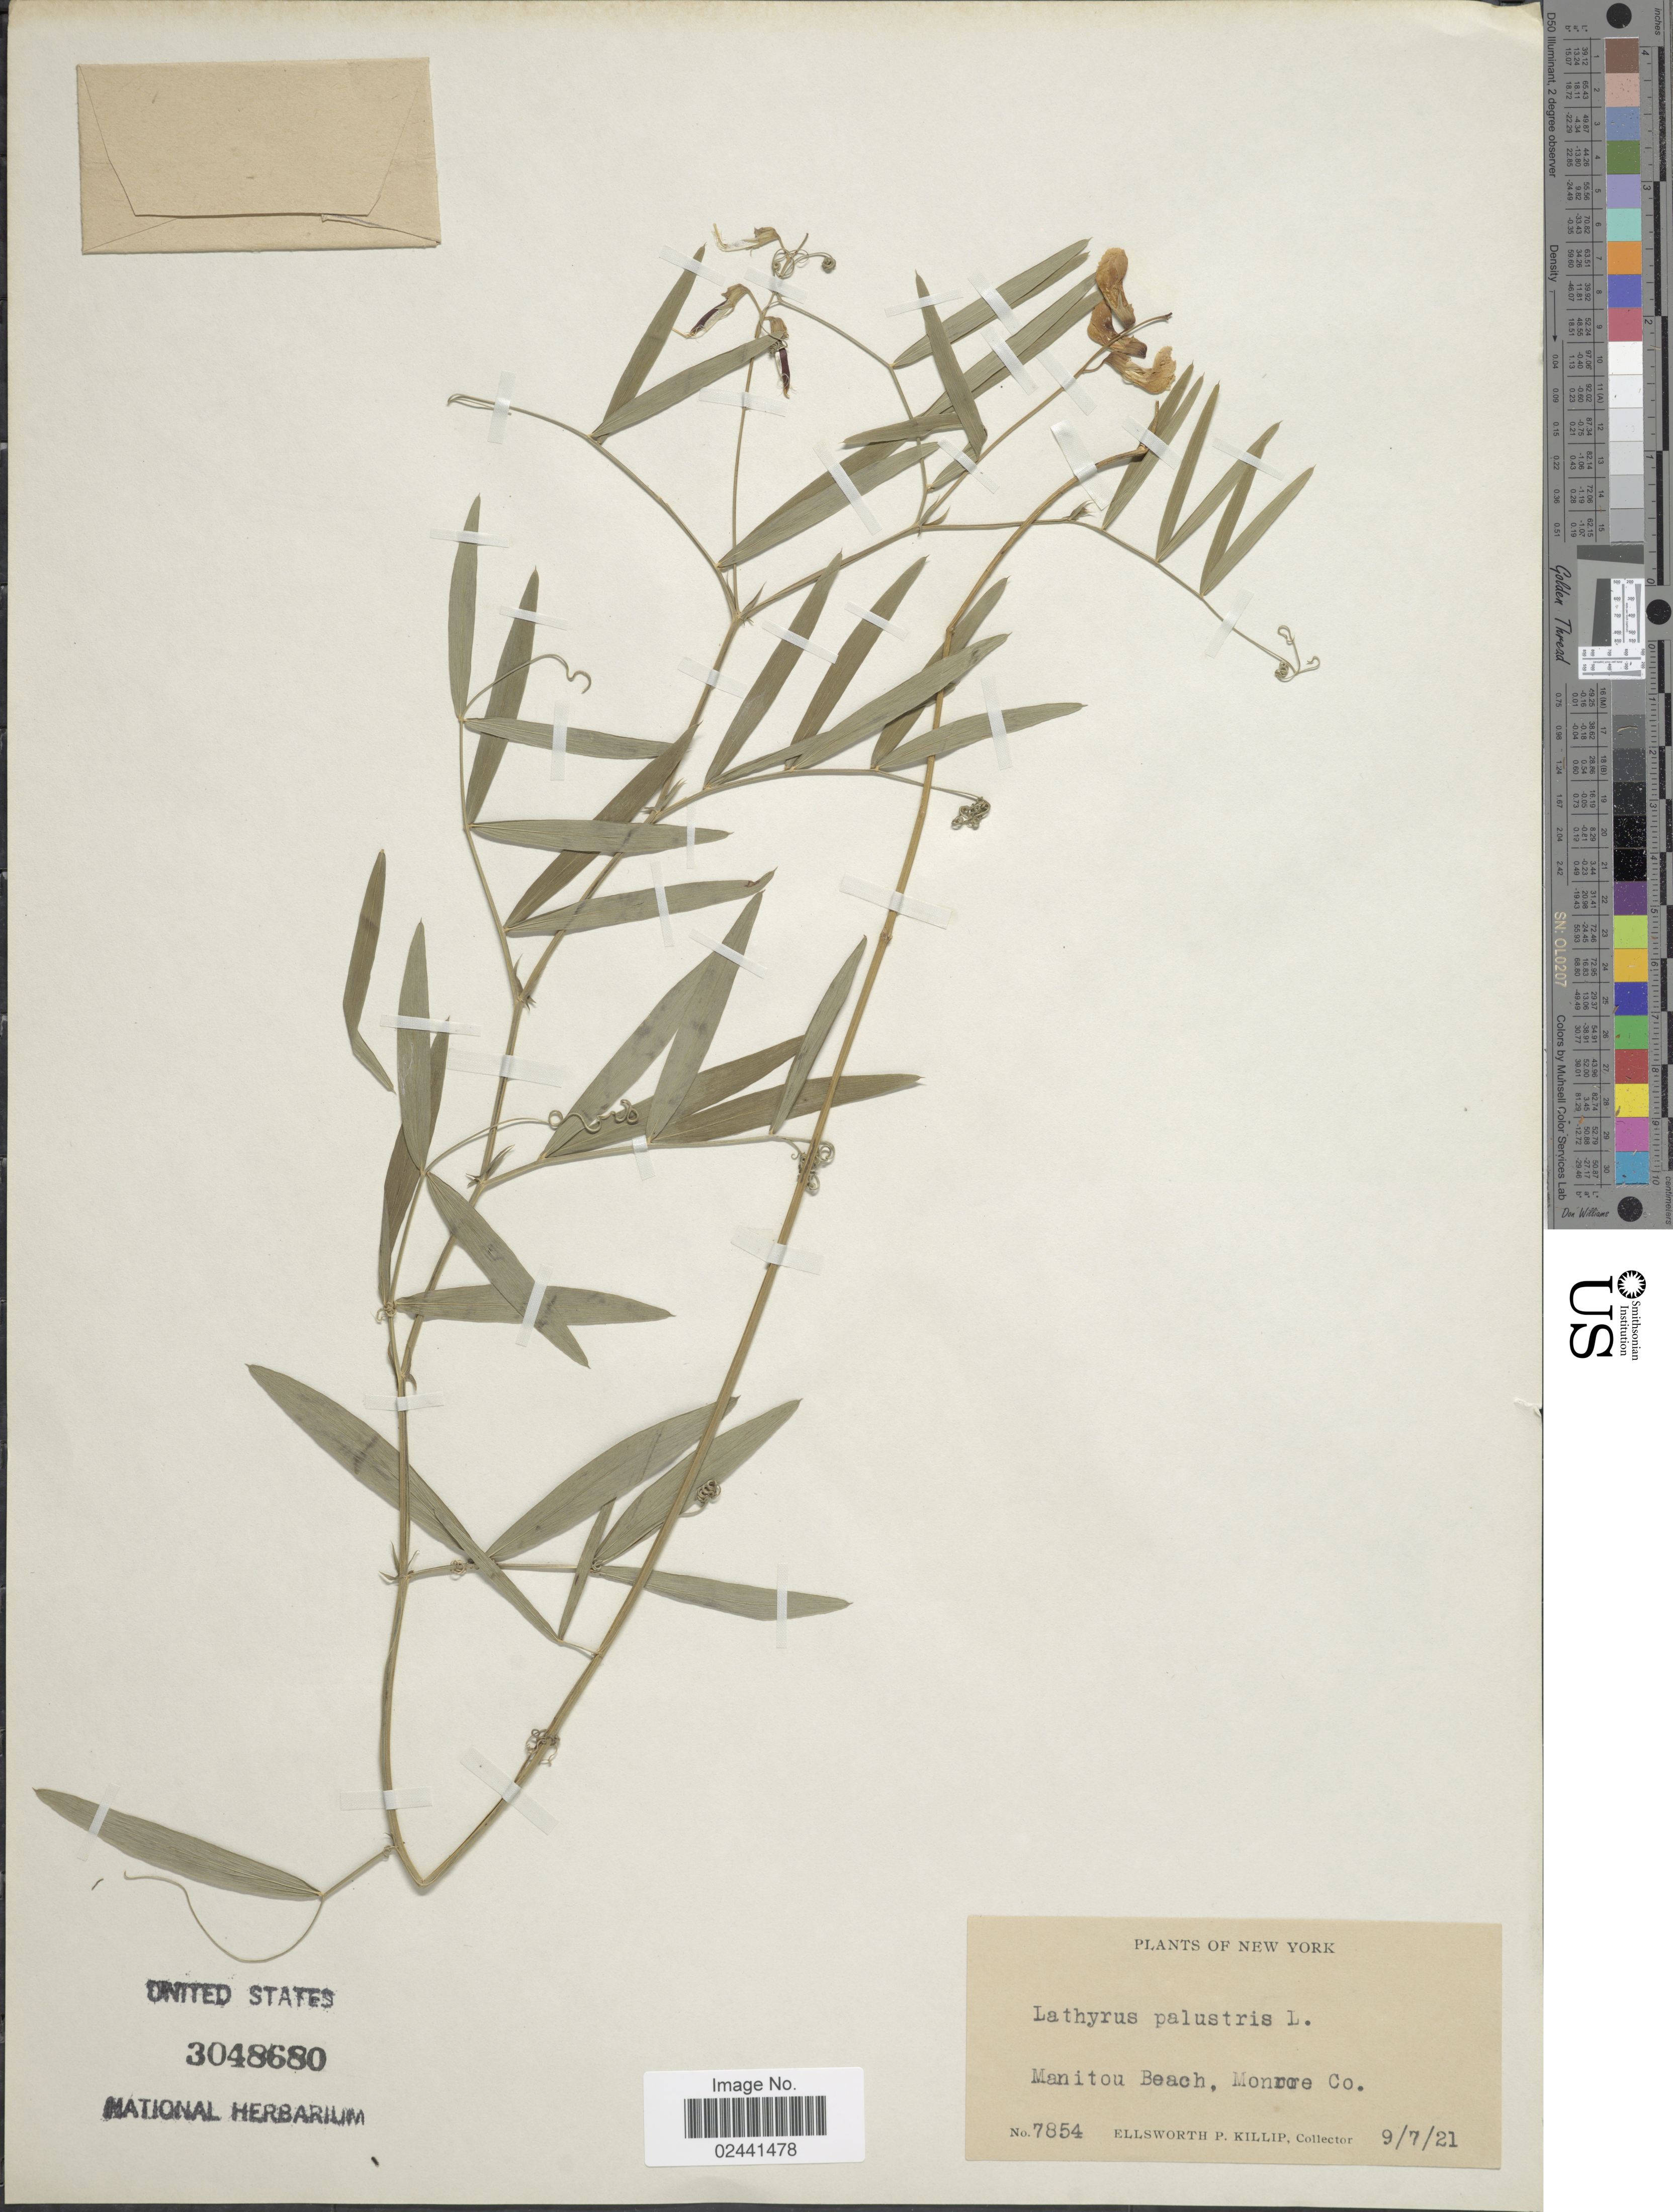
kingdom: Plantae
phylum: Tracheophyta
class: Magnoliopsida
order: Fabales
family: Fabaceae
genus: Lathyrus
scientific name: Lathyrus palustris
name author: L.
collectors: E. P. Killip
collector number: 7854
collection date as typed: Transcribed d/m/y: 7/9/21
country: United States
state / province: New York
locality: Manitou Beach, Monroe Co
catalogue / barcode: US 3048680